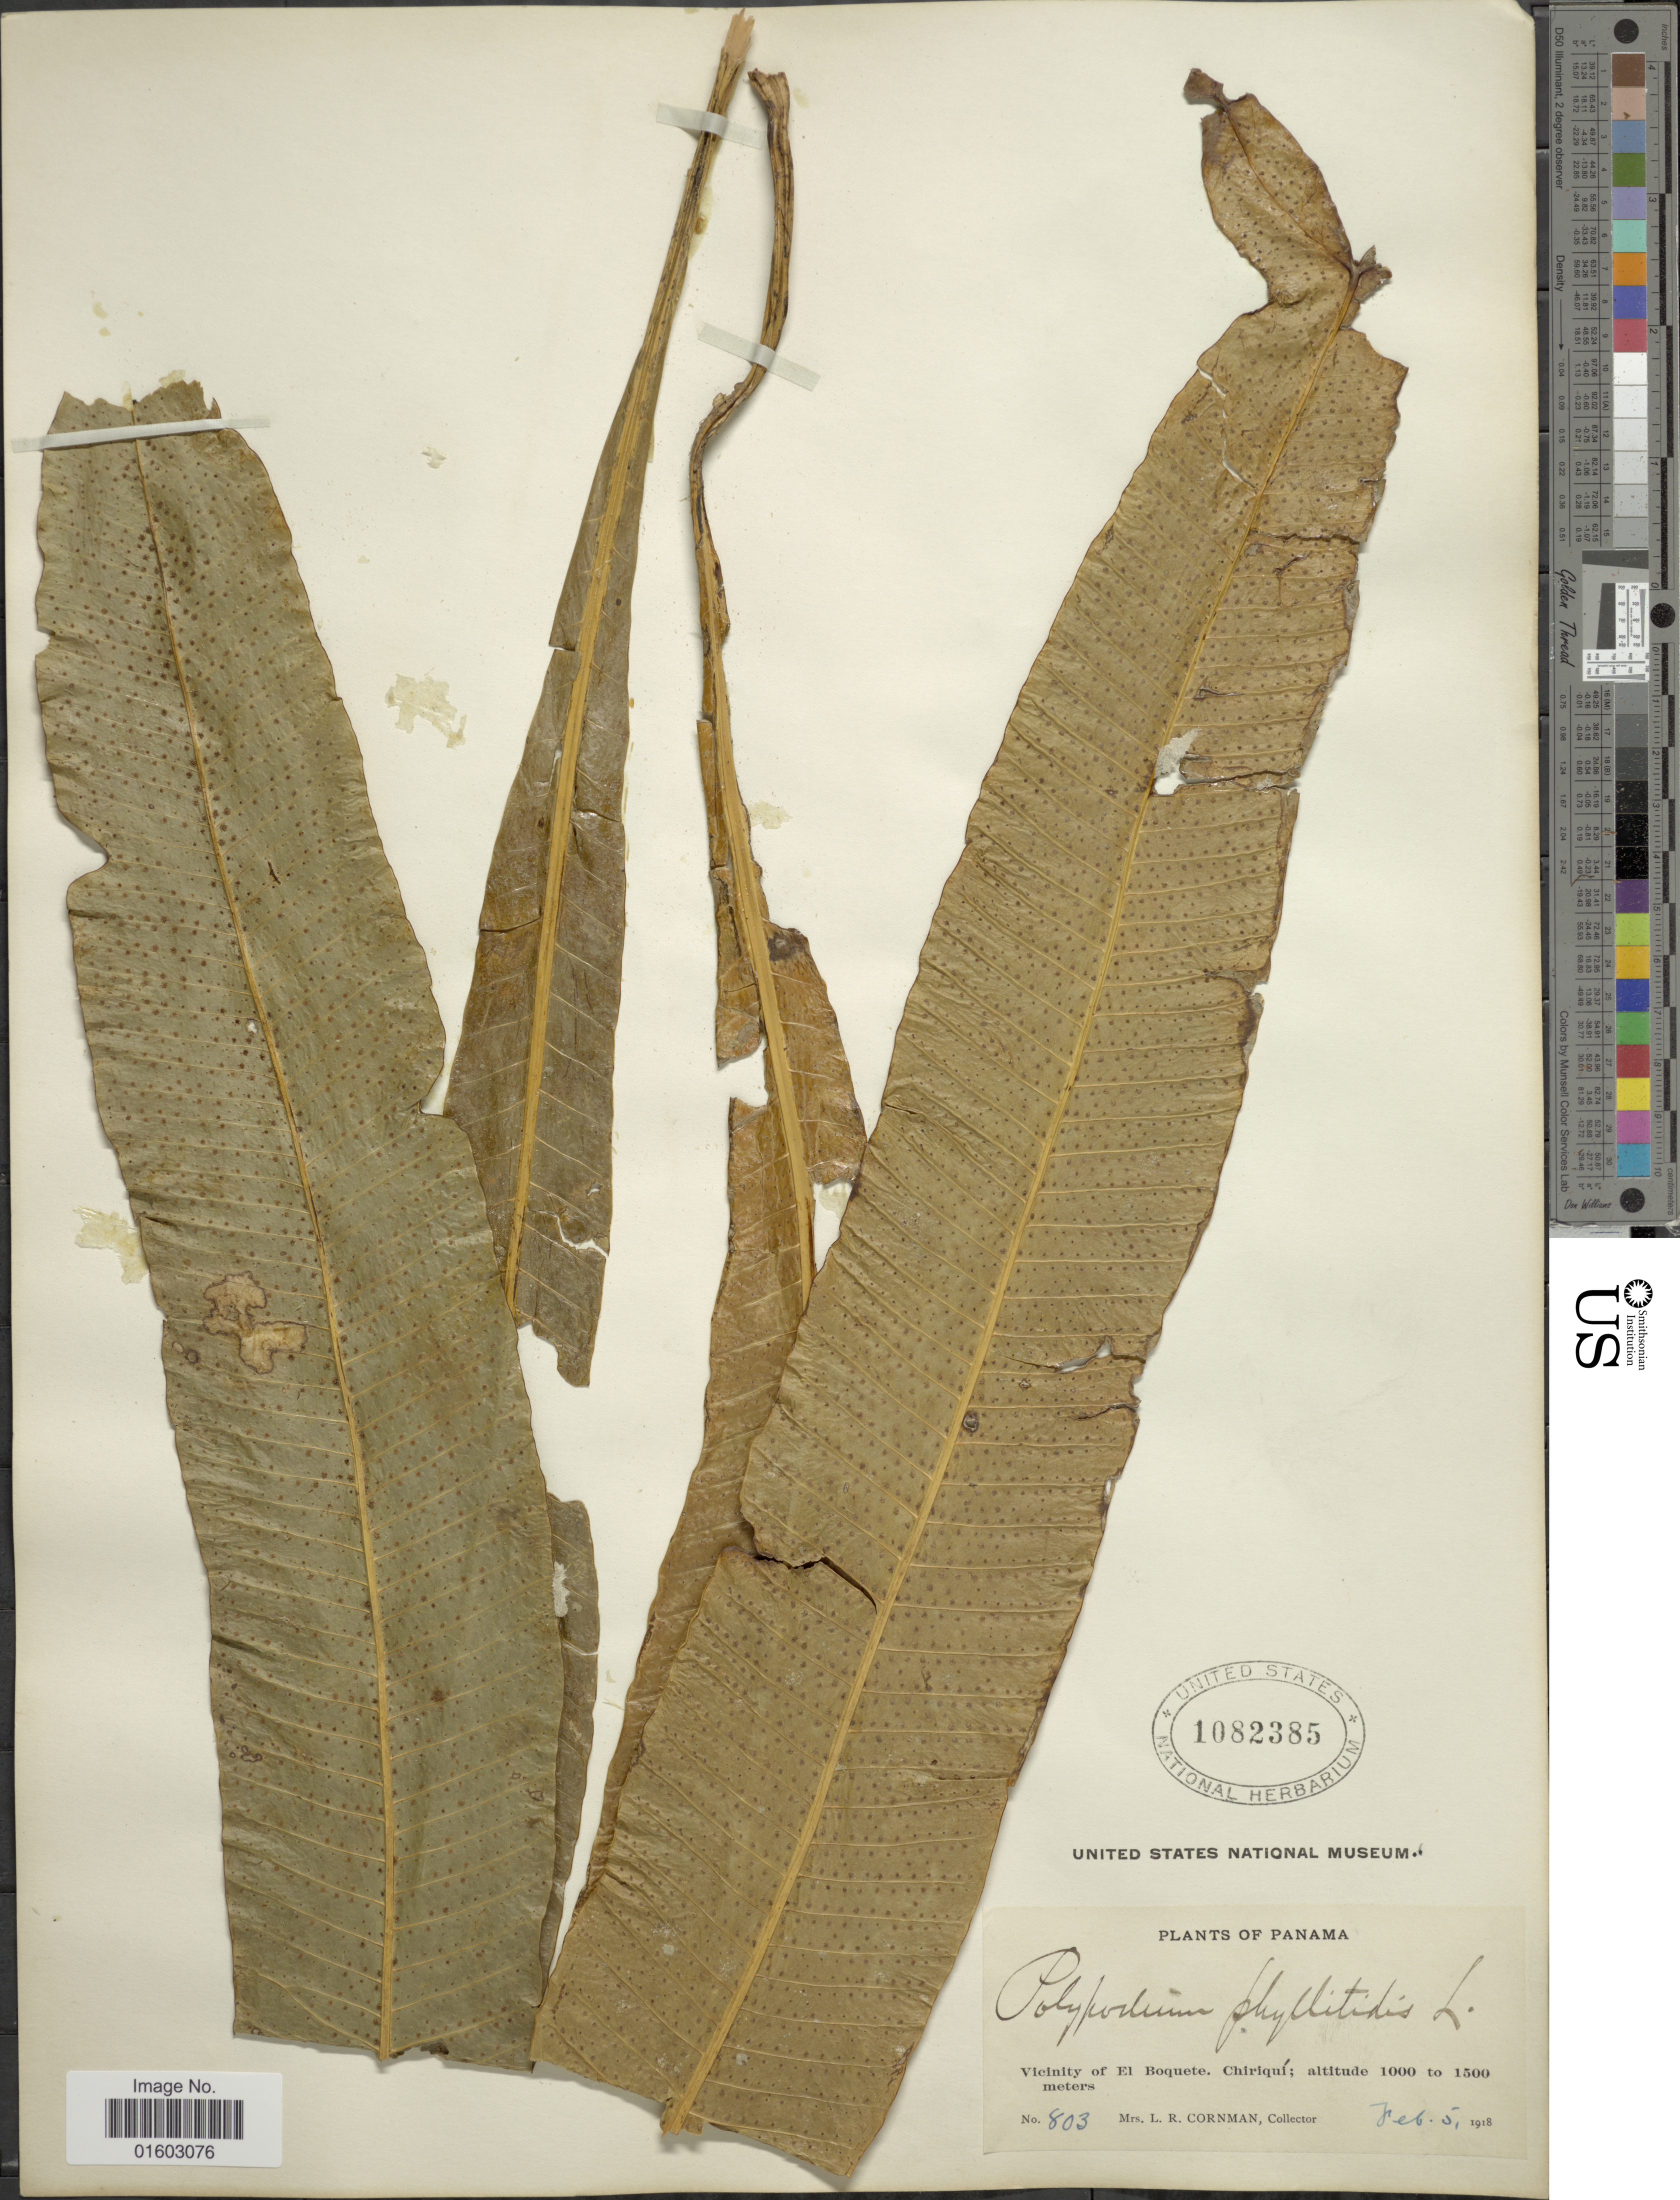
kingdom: Plantae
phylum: Tracheophyta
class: Polypodiopsida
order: Polypodiales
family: Polypodiaceae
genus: Campyloneurum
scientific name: Campyloneurum latum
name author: T. Moore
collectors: L. Cornman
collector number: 803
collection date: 1918-02-05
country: Panama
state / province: Chiriqui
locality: Vicinity of El Boquete, Chiriqui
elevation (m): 1000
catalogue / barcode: US 1082385